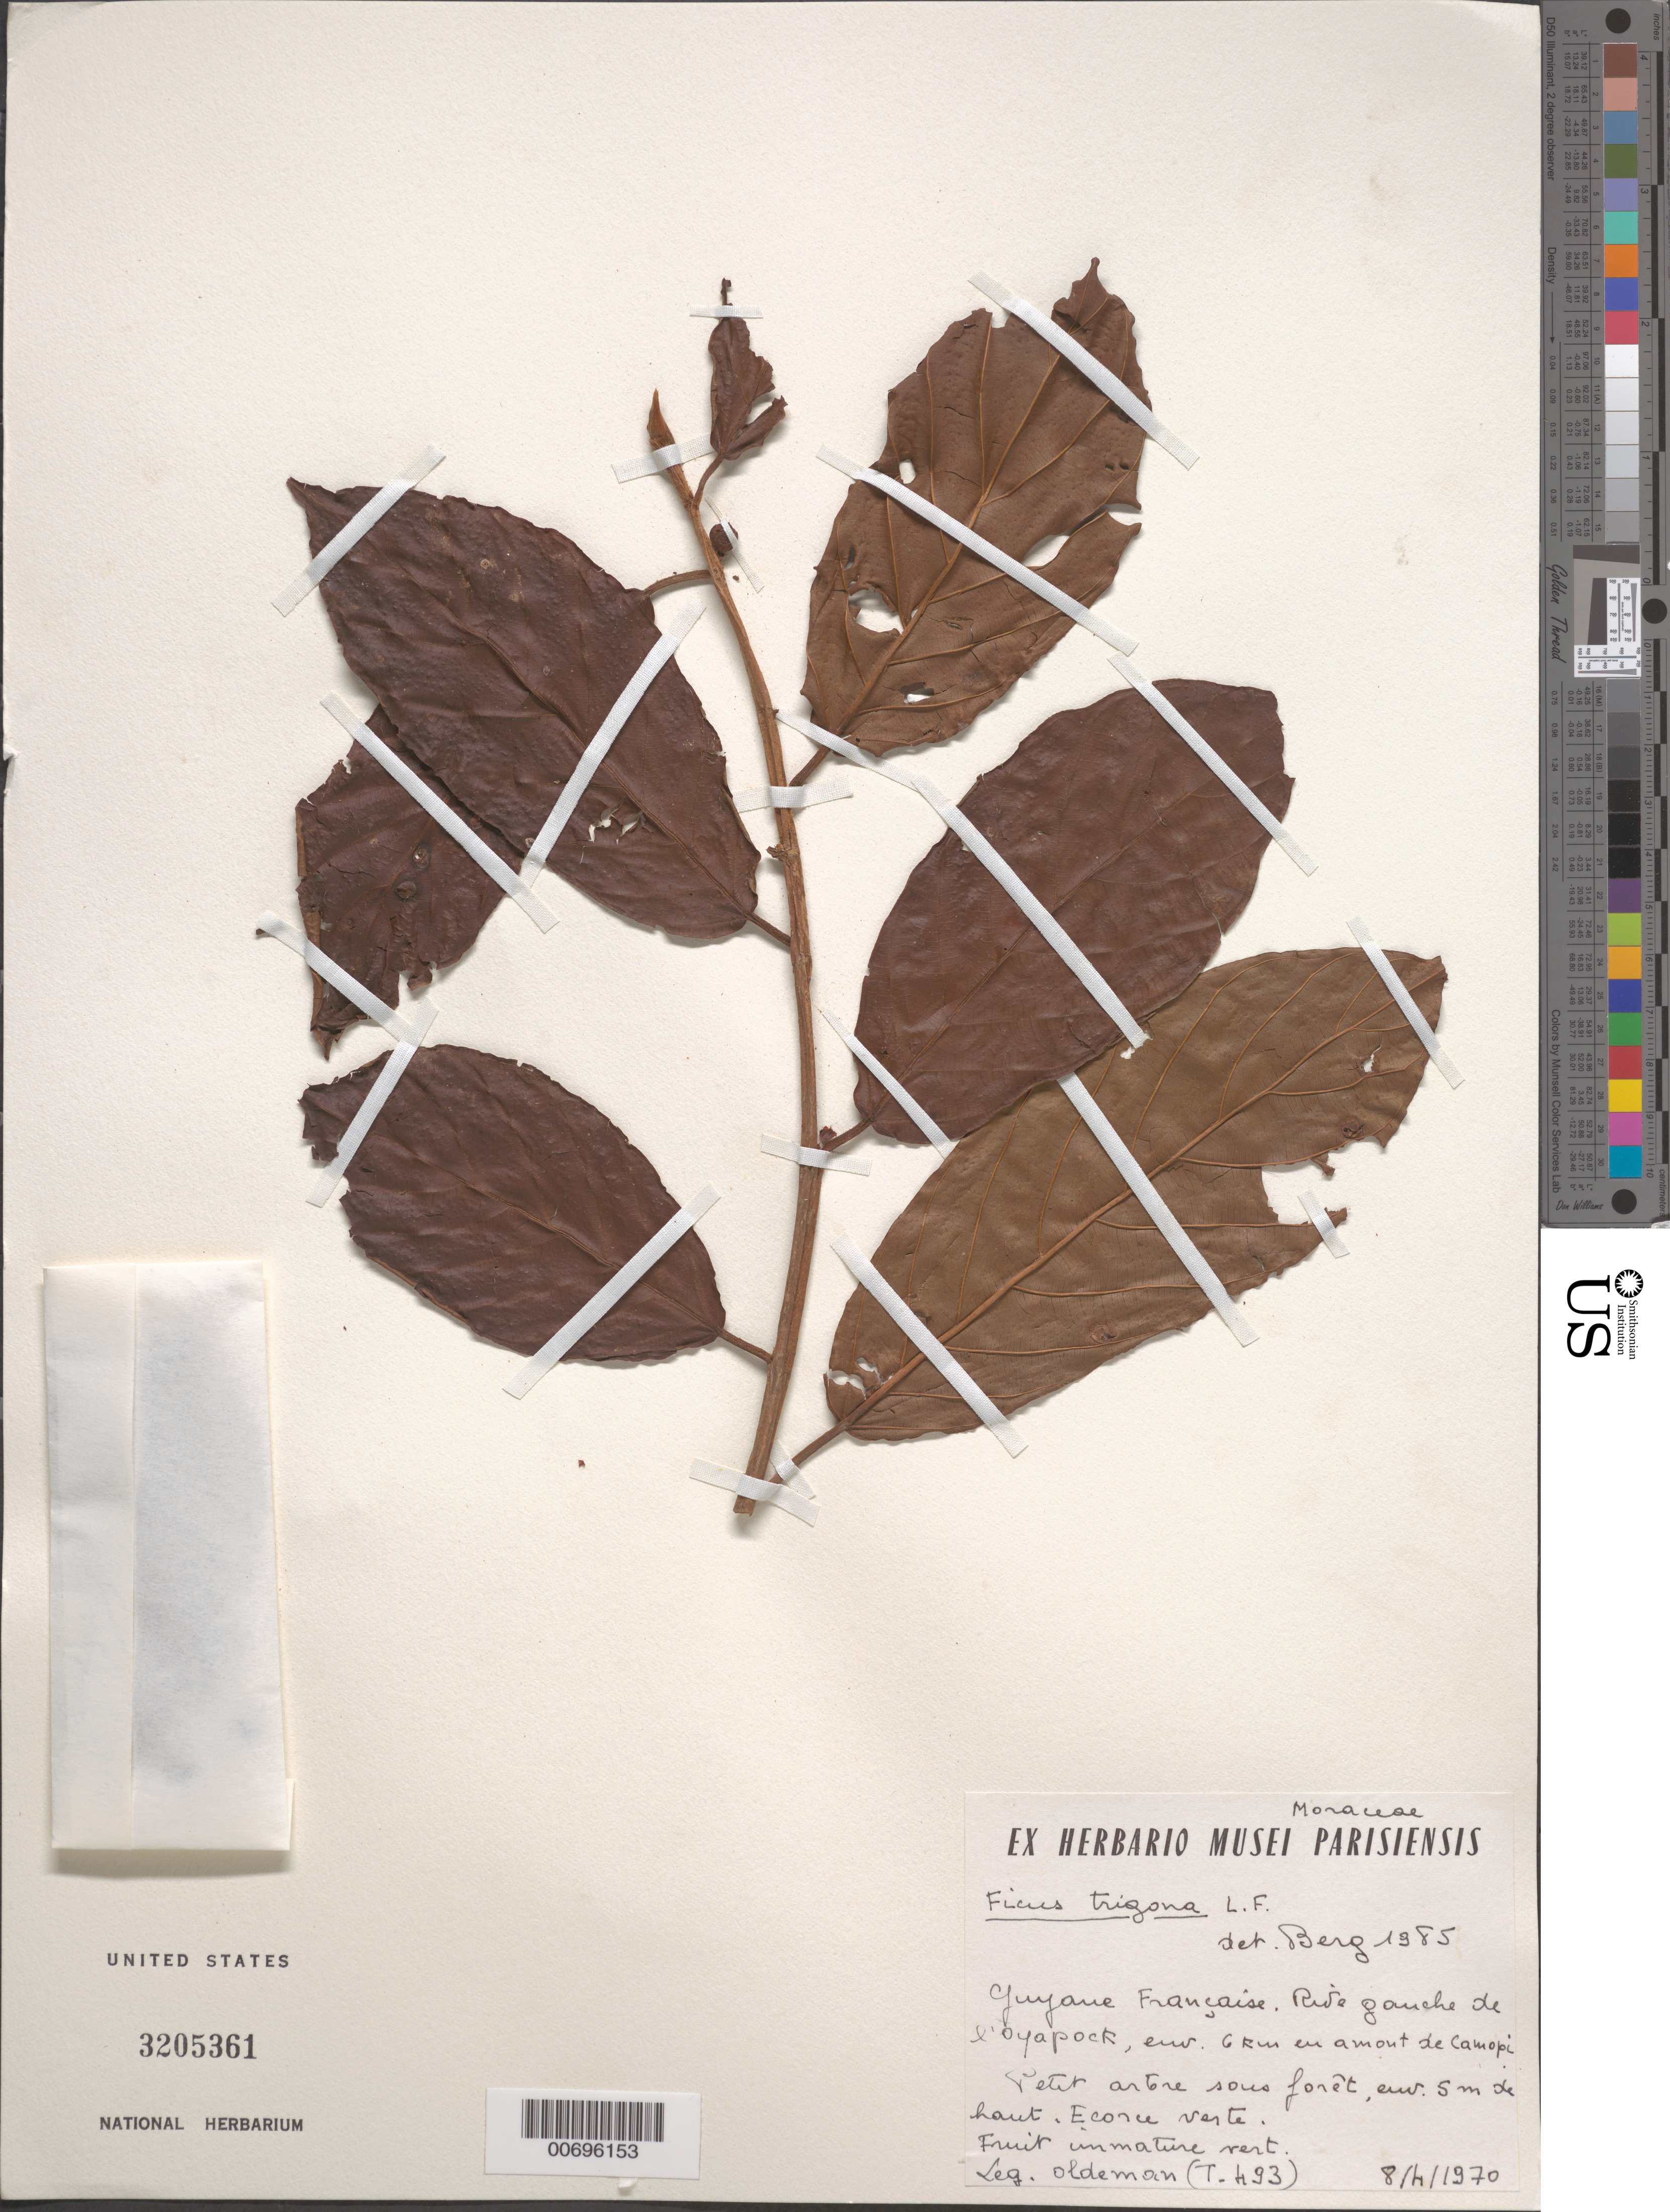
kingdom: Plantae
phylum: Tracheophyta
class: Magnoliopsida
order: Rosales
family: Moraceae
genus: Ficus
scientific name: Ficus trigona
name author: L. f.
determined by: Berg, C. C.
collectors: R. Oldeman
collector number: T 493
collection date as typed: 8-Apr-70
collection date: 1970-04-08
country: French Guiana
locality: Rive gauche de l'Oyapock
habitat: Forest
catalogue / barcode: US 3205361